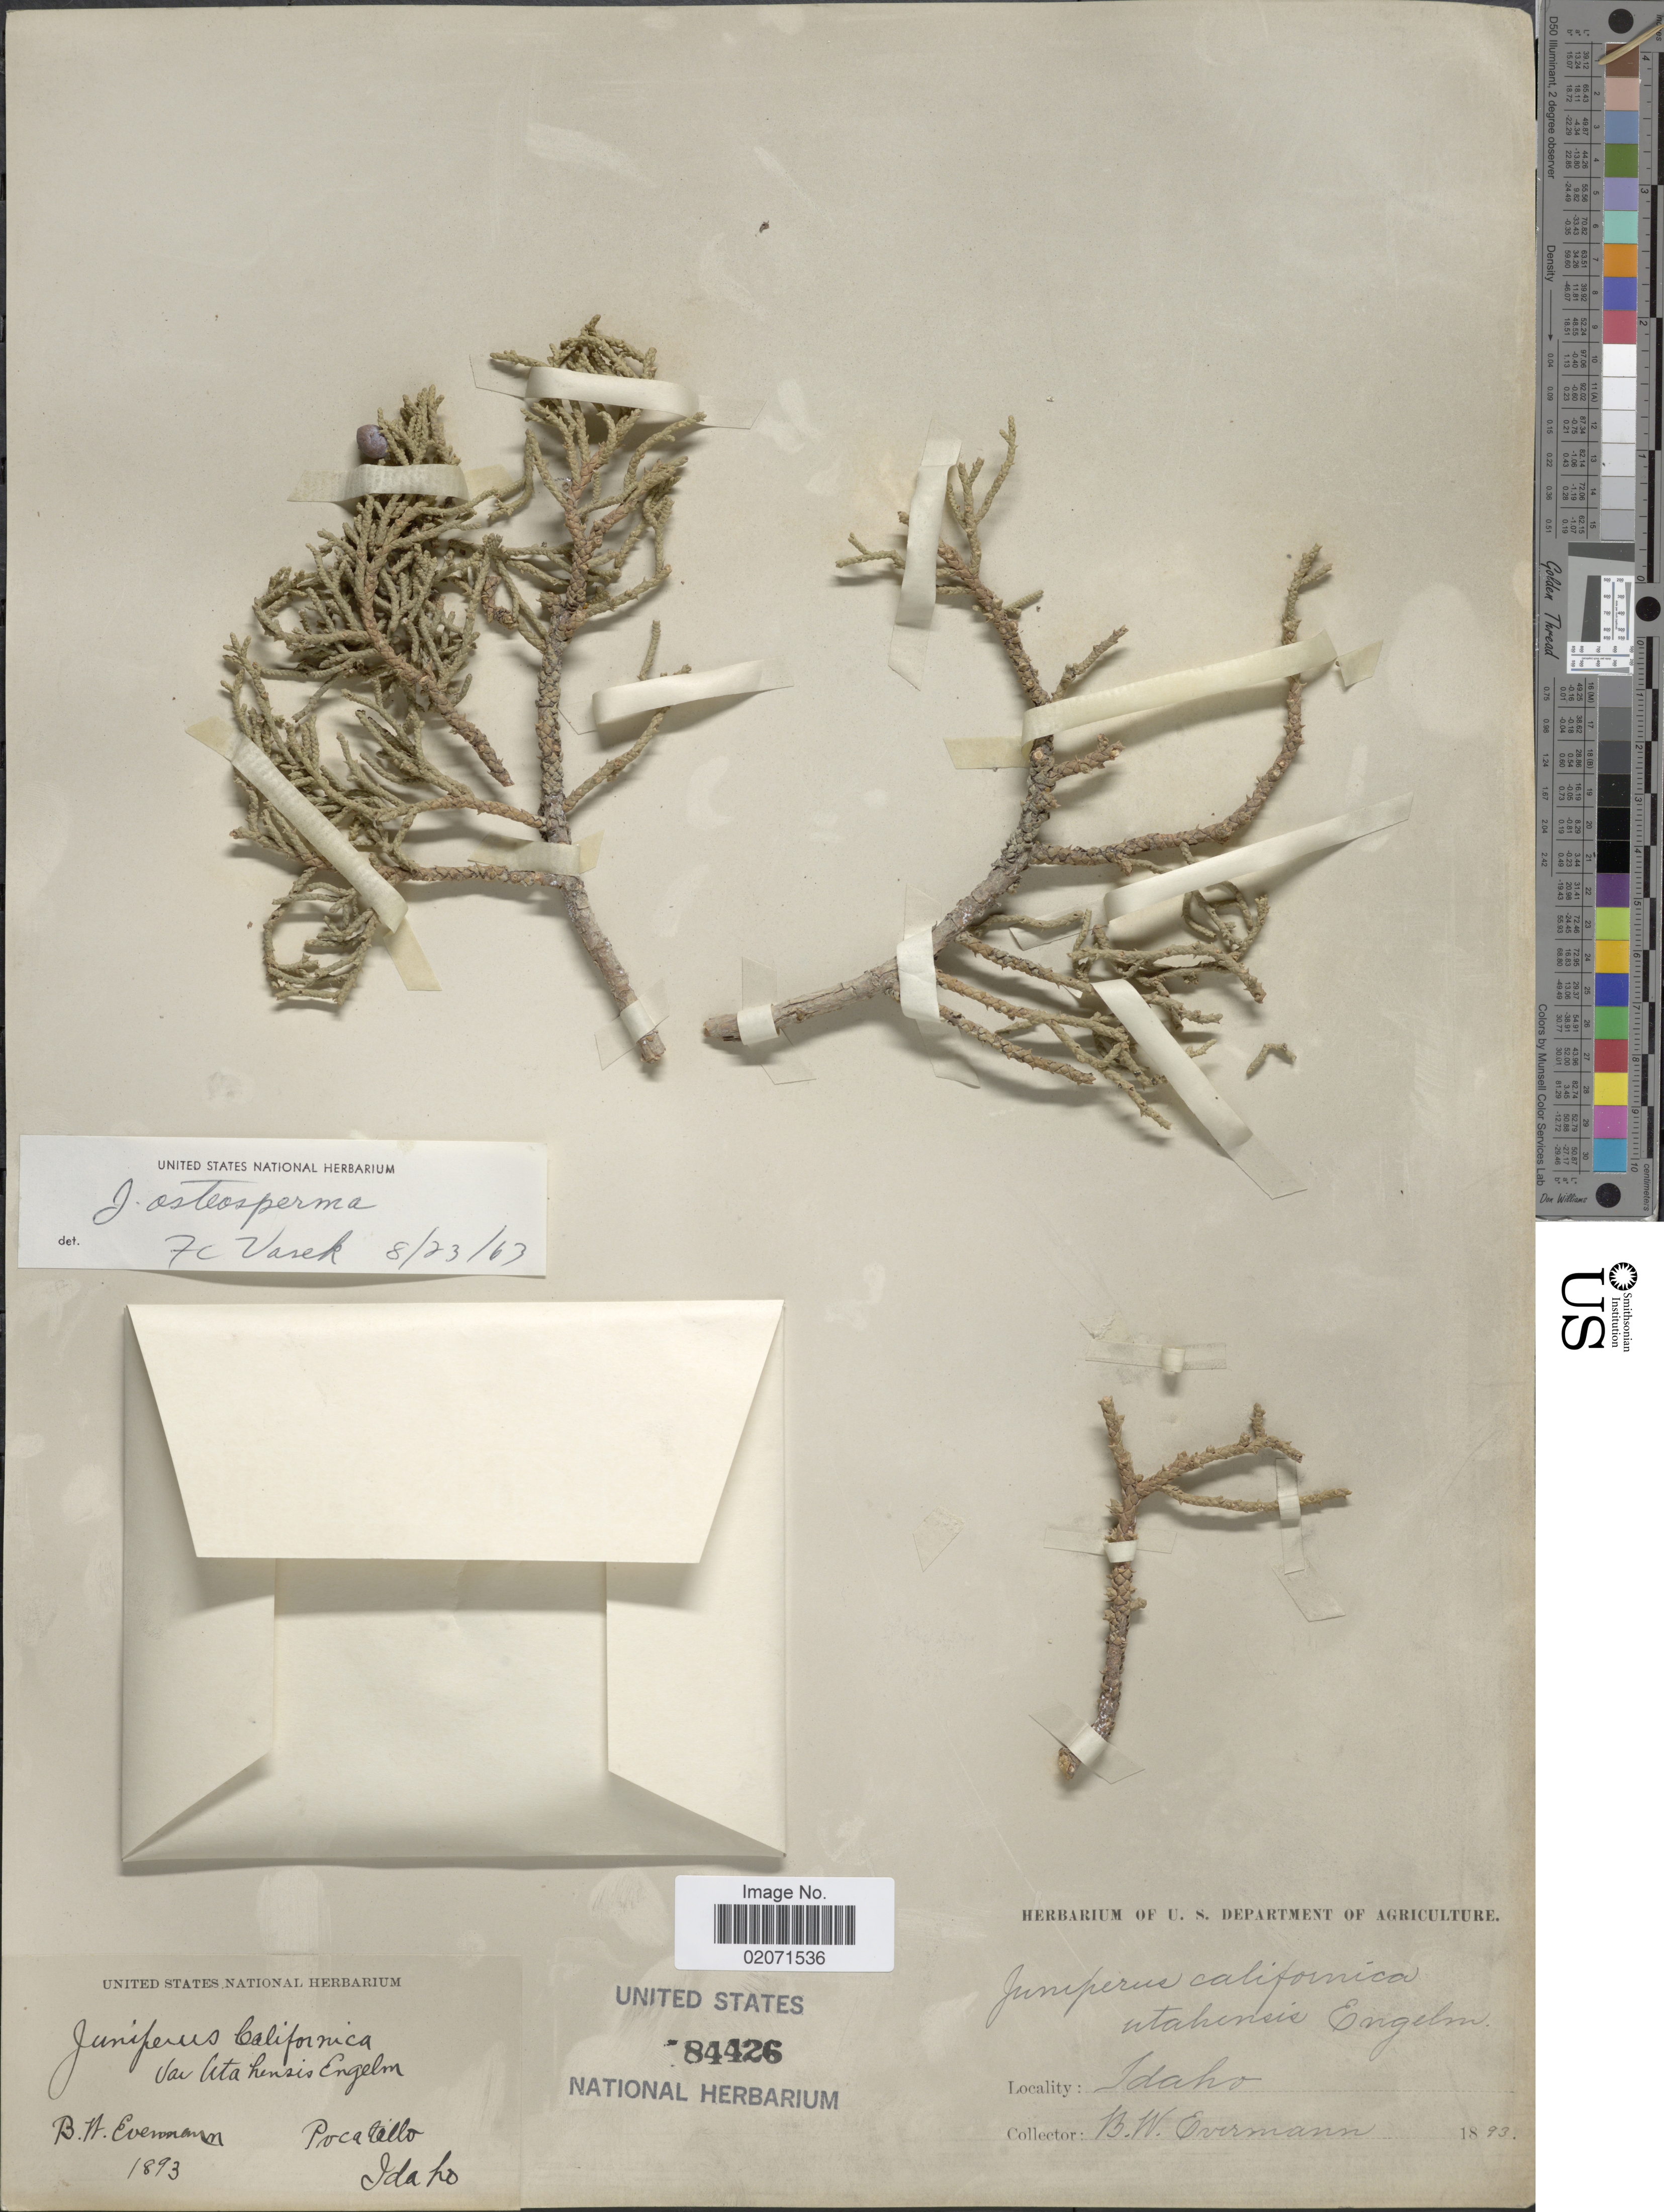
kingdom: Plantae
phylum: Tracheophyta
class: Pinopsida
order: Pinales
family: Cupressaceae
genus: Juniperus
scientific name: Juniperus osteosperma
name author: (Torr.) Little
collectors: B. W. Evermann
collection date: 1893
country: United States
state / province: Idaho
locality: Pocatello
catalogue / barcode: US 84426